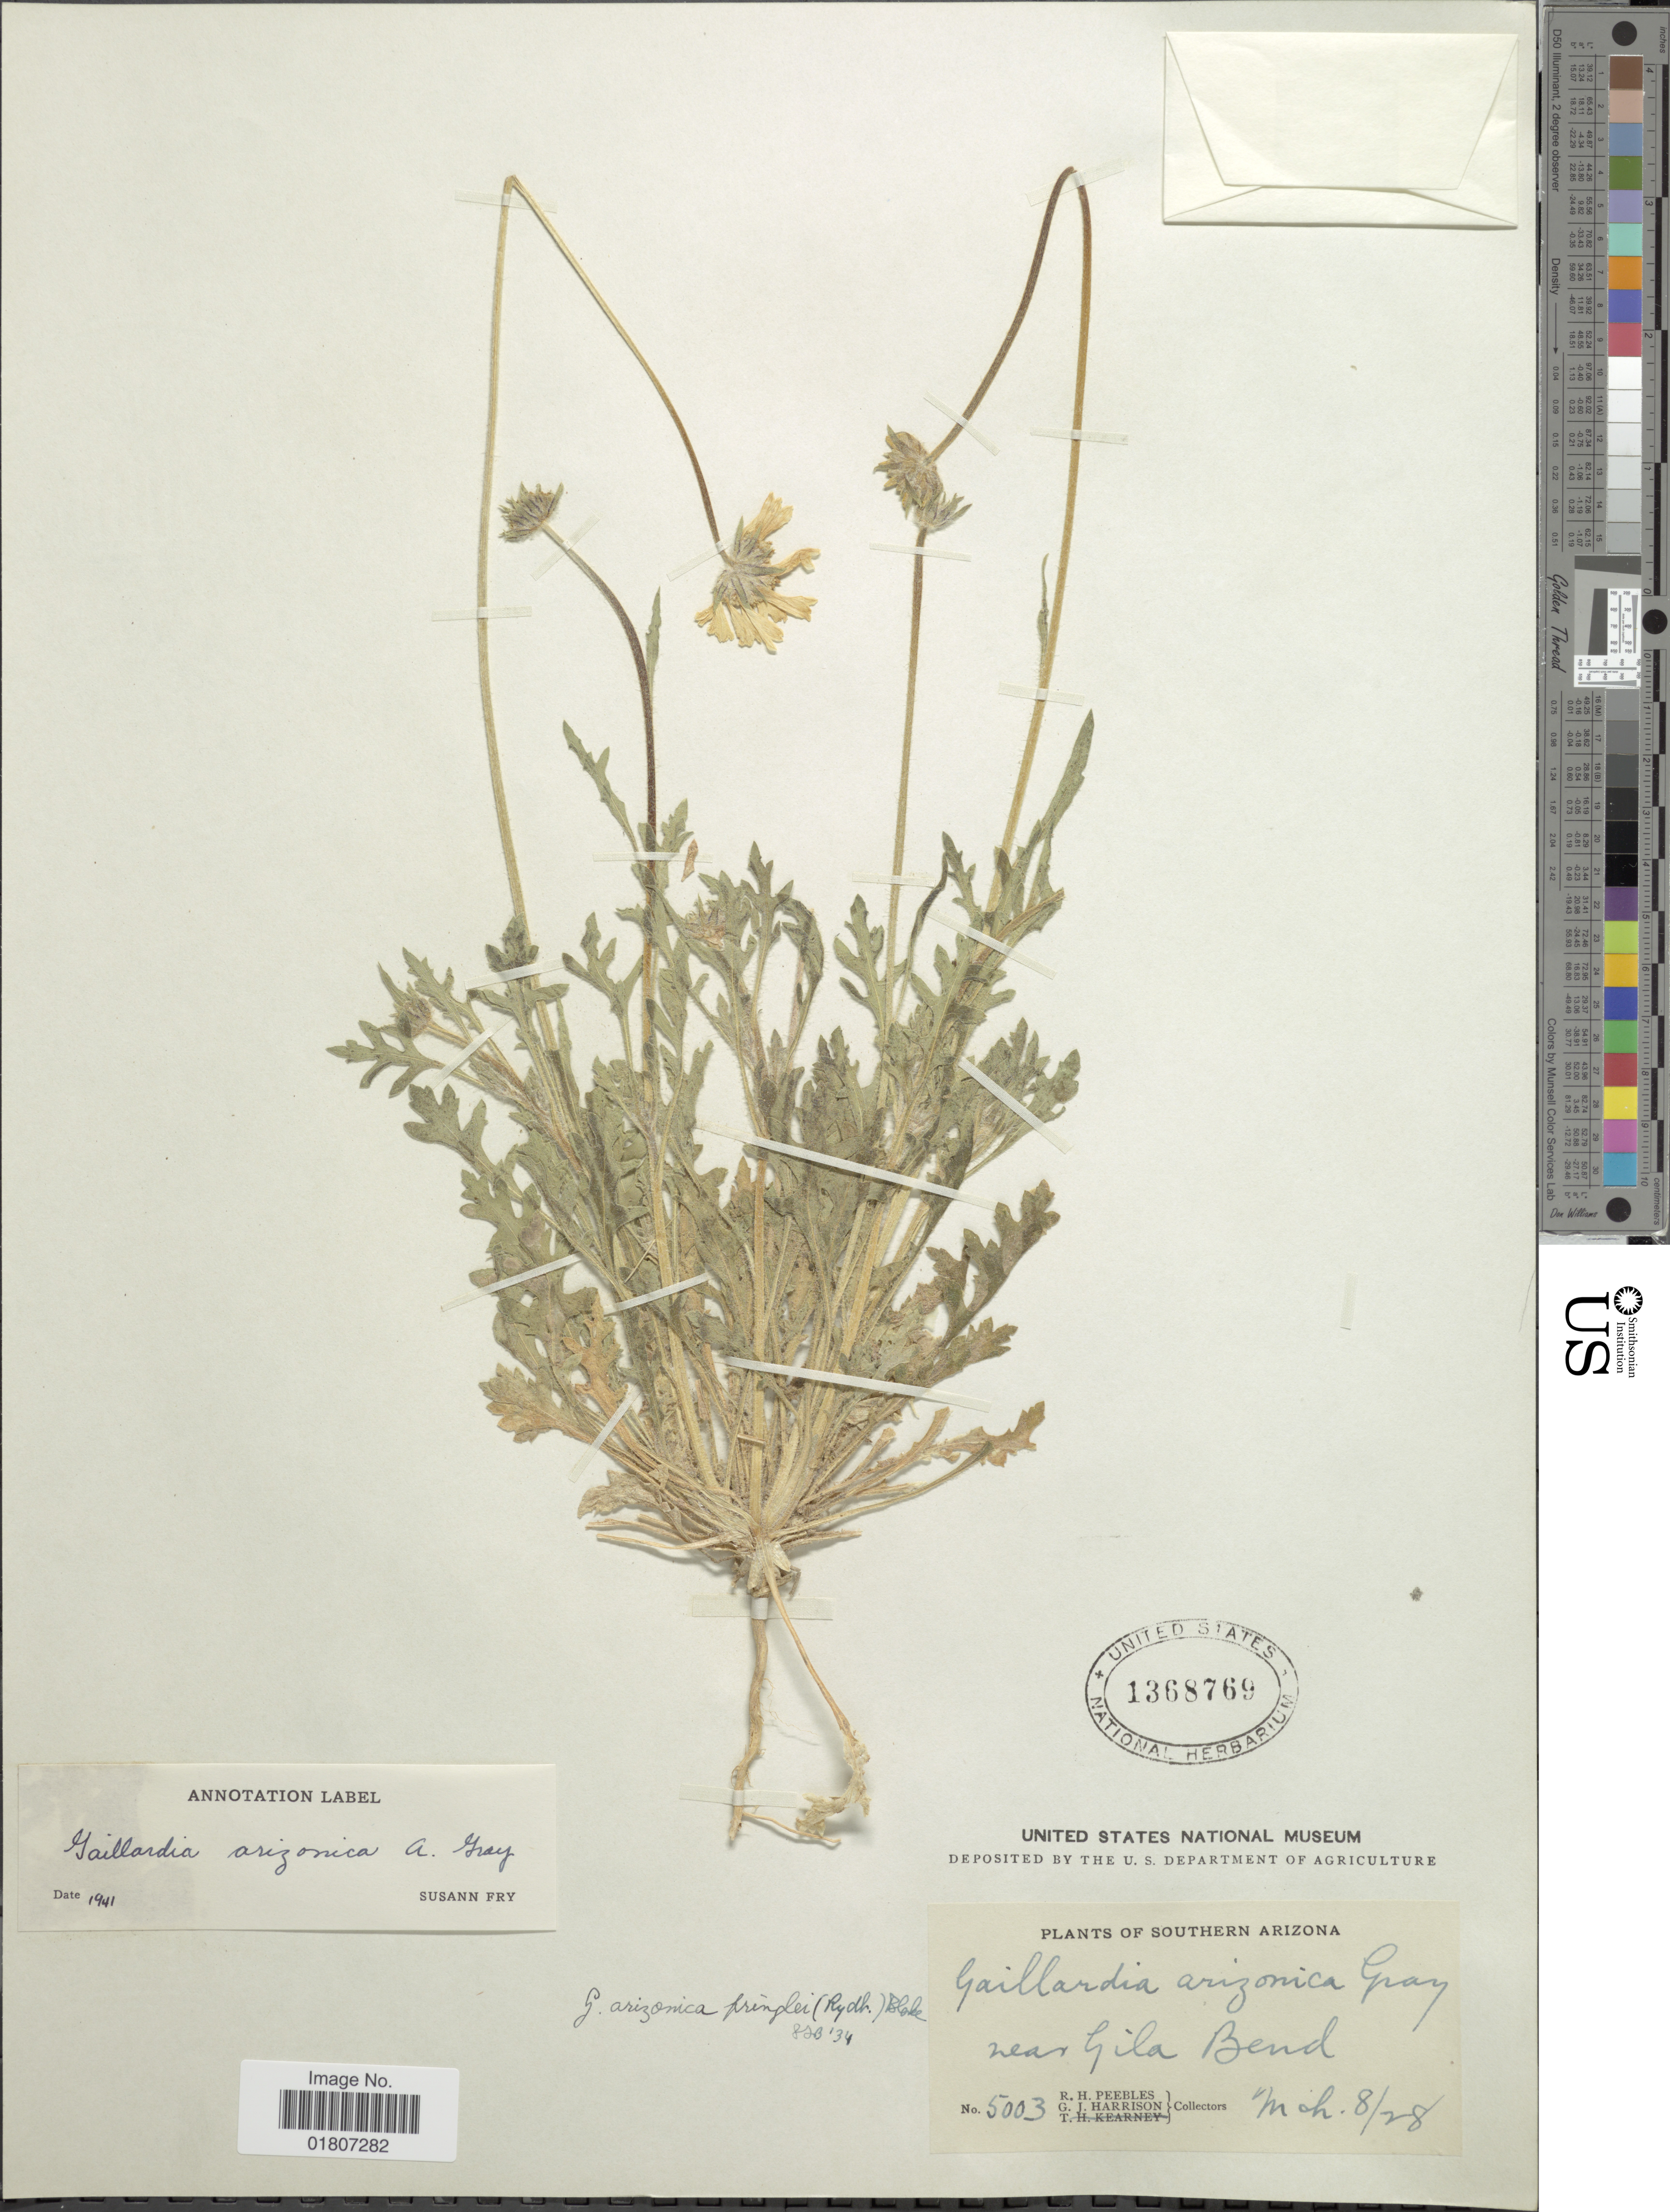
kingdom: Plantae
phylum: Tracheophyta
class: Magnoliopsida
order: Asterales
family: Asteraceae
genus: Gaillardia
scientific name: Gaillardia arizonica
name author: A. Gray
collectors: R. H. Peebles & G. J. Harrison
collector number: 6003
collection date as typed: Transcribed d/m/y: 8/3/28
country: United States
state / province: Arizona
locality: Southern Arizona. near Gila Bend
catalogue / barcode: US 1368769